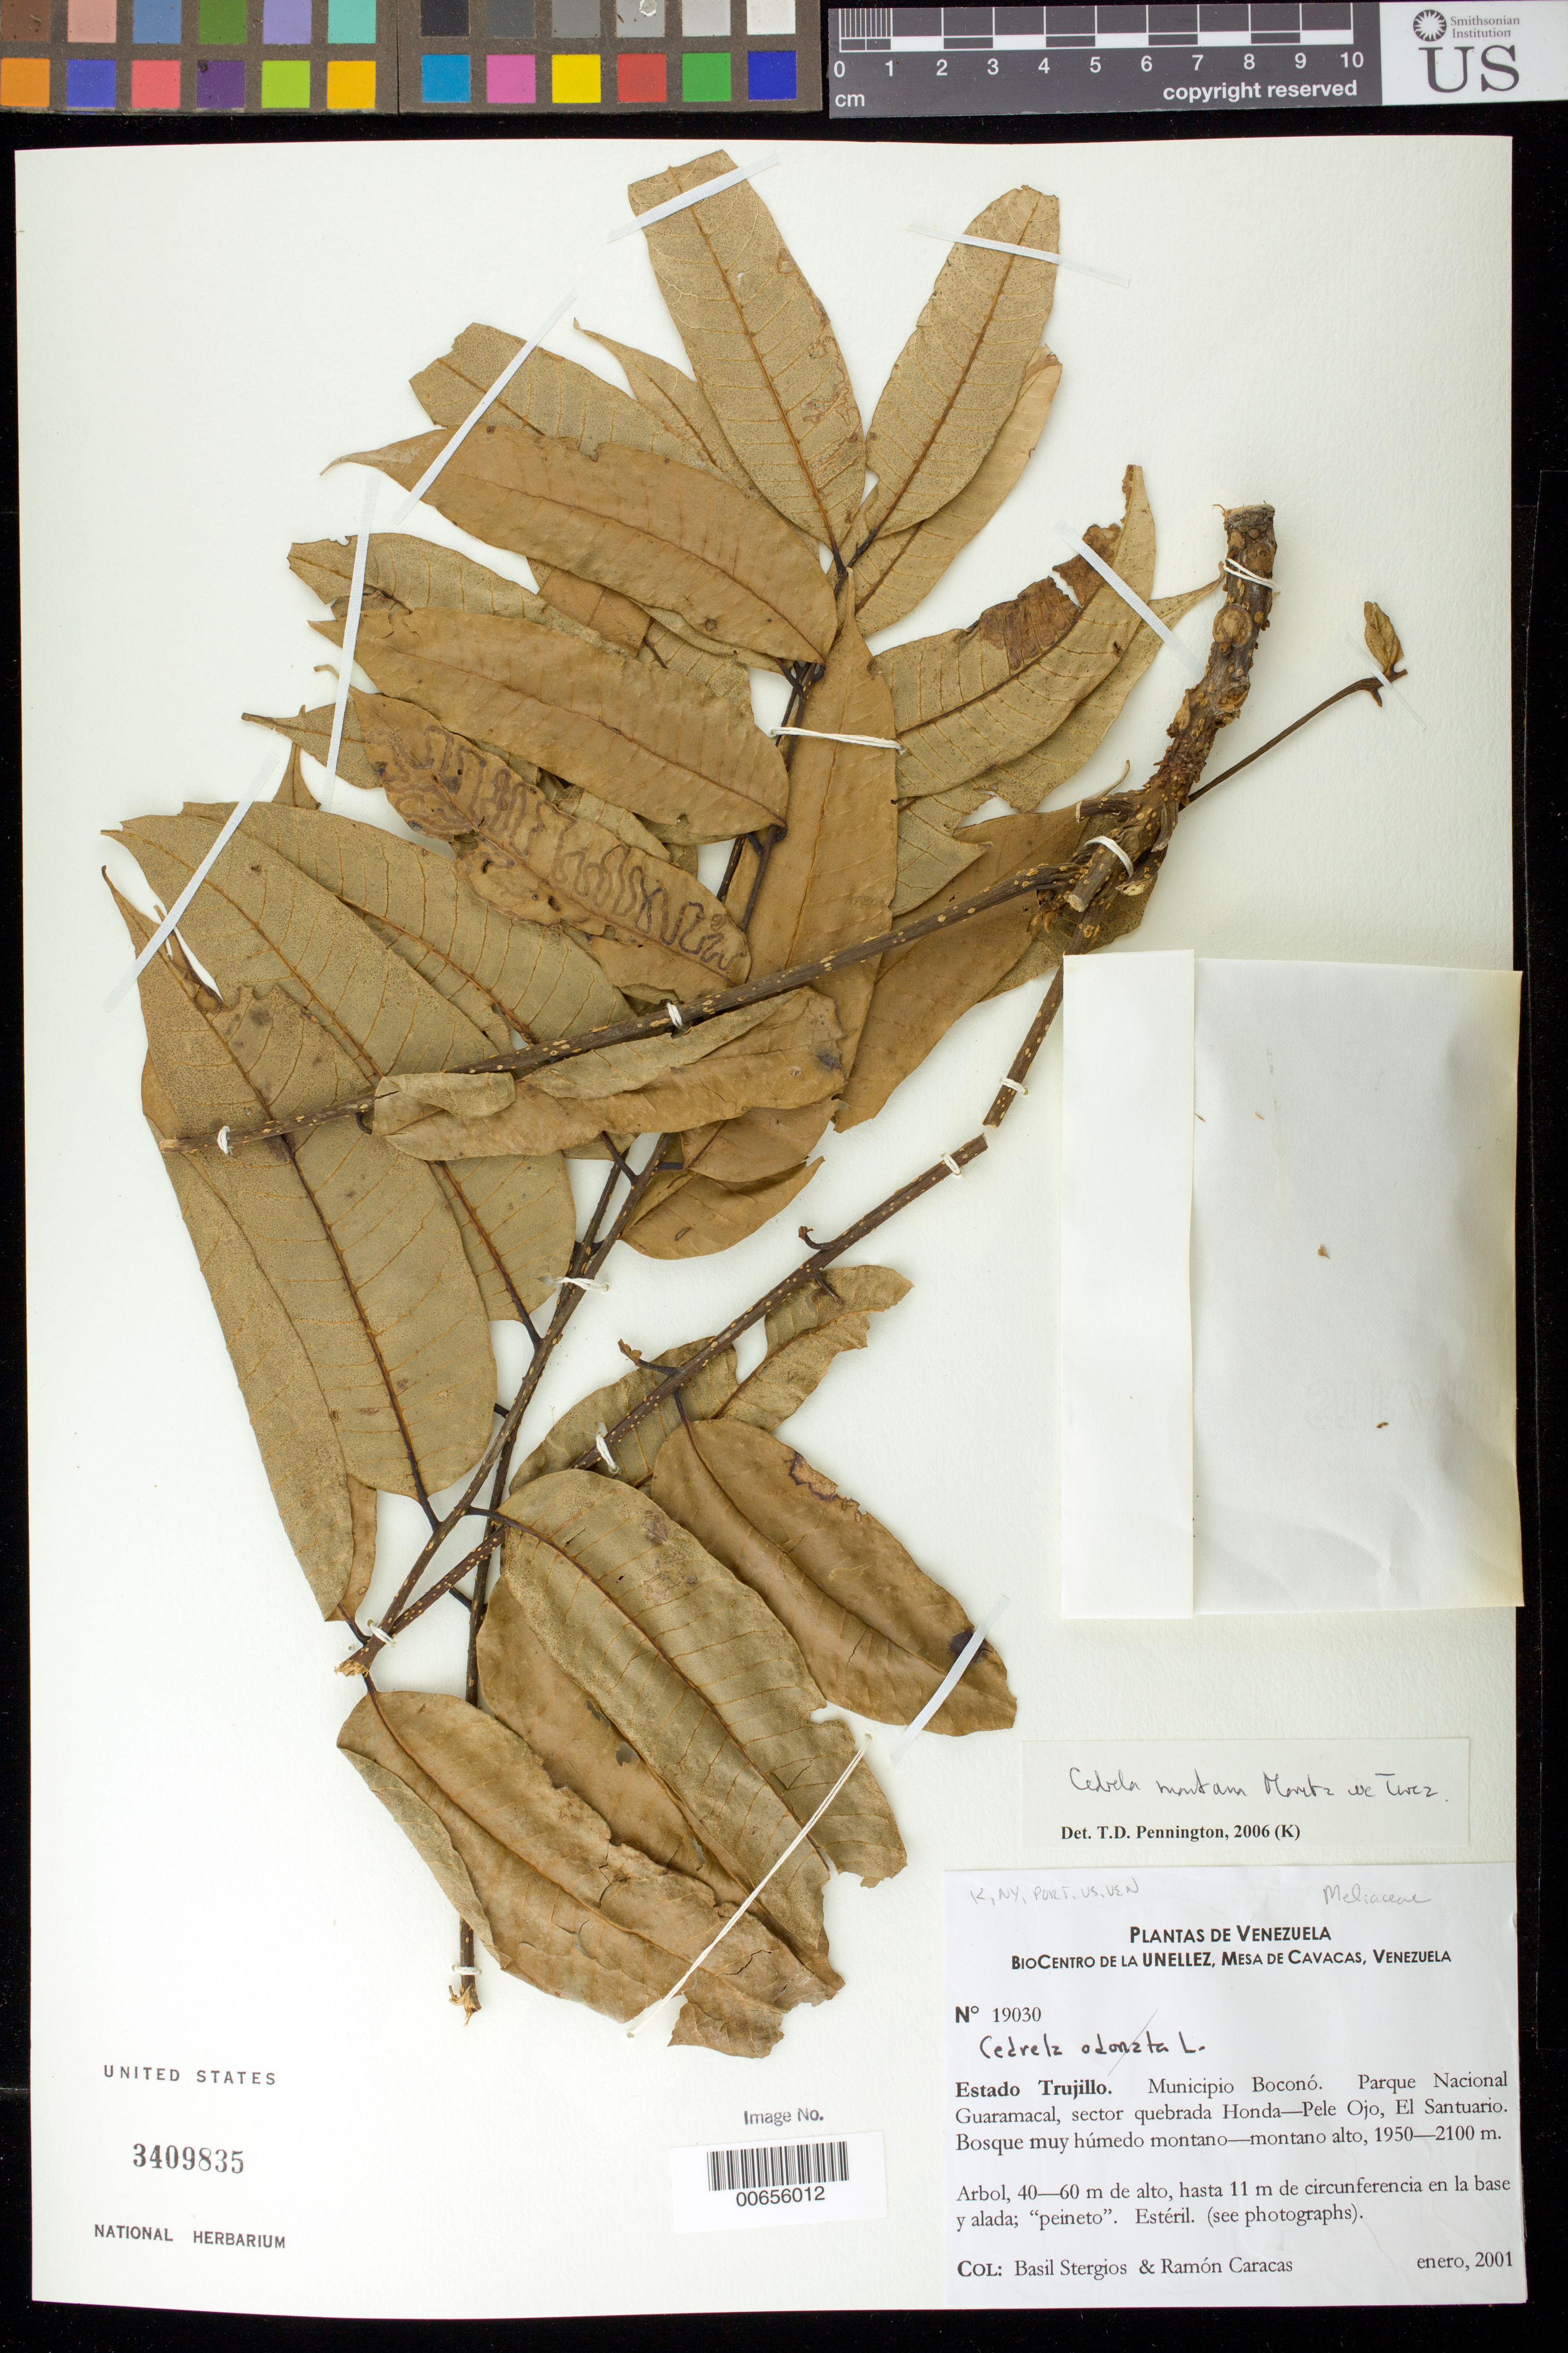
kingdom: Plantae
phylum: Tracheophyta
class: Magnoliopsida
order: Sapindales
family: Meliaceae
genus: Cedrela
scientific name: Cedrela sp. a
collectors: B. G. Stergios & R. Caracas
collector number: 19030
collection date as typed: Jan 2001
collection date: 2001-01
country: Venezuela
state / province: Trujillo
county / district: Boconó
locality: Parque Nacional Guaramacal, sector quebrada Honda-Pele Ojo, El Santuario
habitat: Bosque muy húmedo montano-montano alto.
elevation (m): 1950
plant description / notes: Common name: Peineto; K, NY, PORT, US, VEN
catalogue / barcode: US 3409835